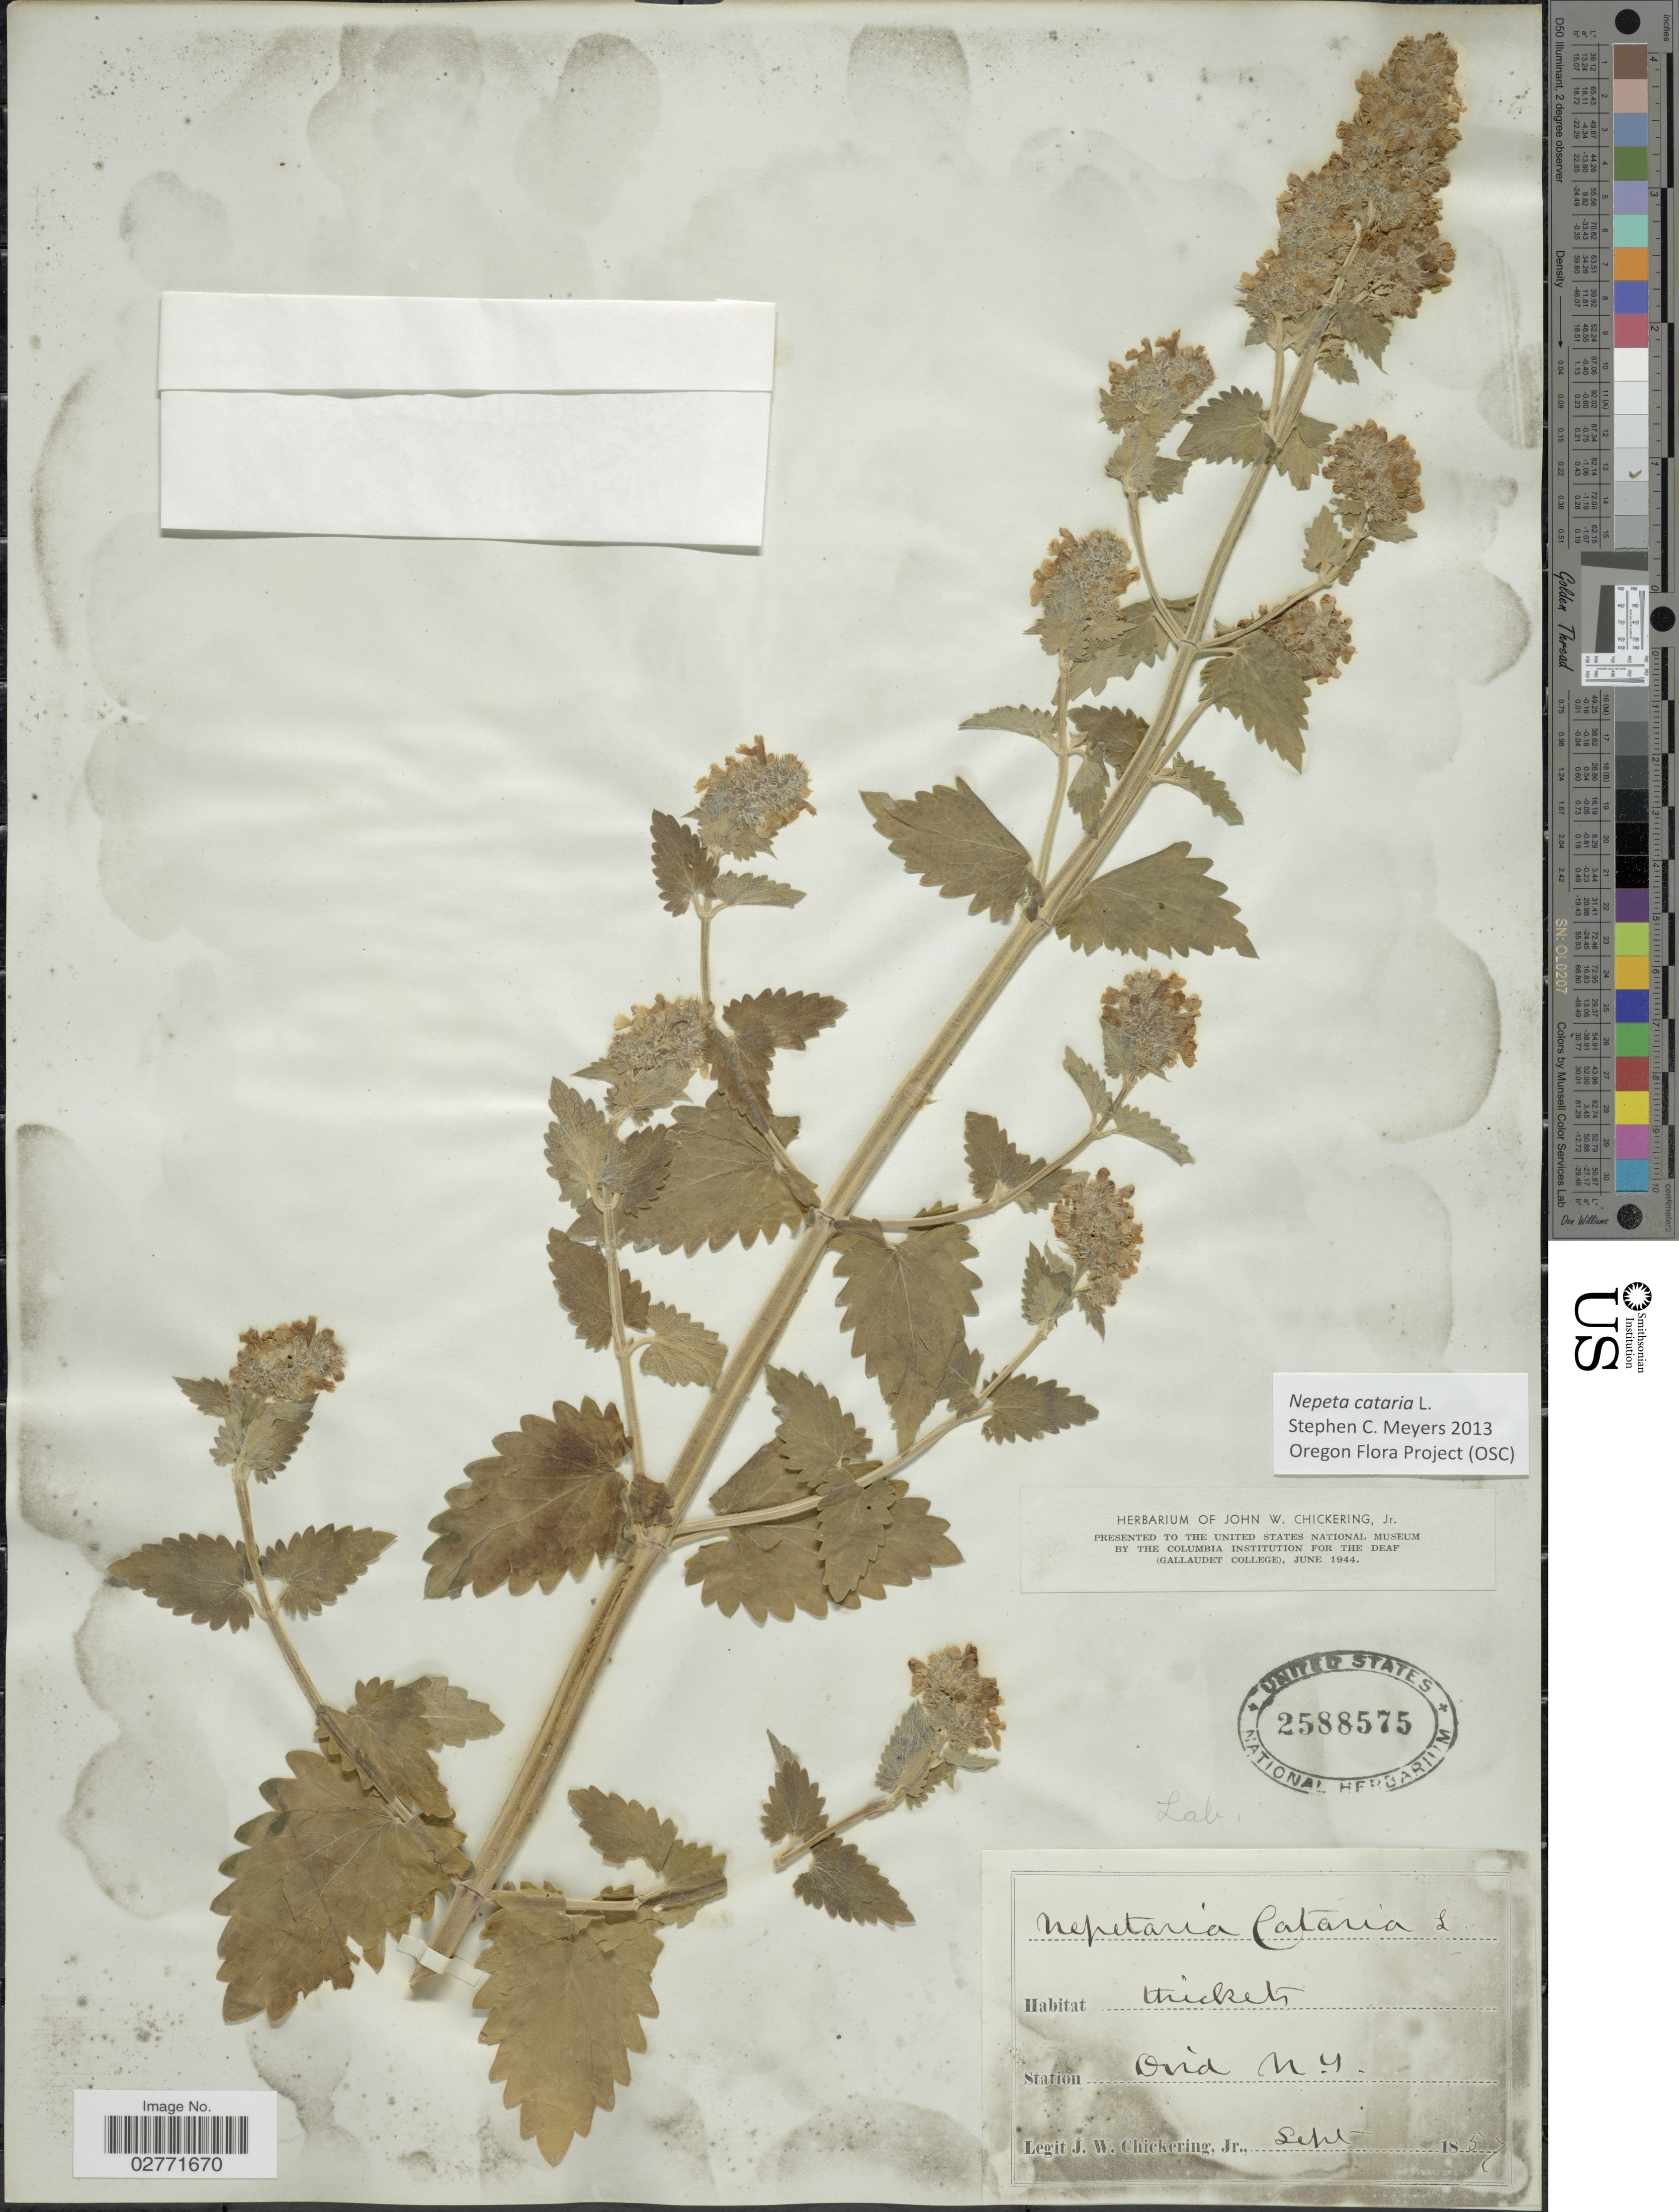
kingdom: Plantae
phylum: Tracheophyta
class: Magnoliopsida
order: Lamiales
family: Lamiaceae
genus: Nepeta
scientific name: Nepeta cataria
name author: L.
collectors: J. W. Chickering Jr.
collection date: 1857-09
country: United States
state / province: New York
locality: Ovid.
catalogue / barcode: US 2588575